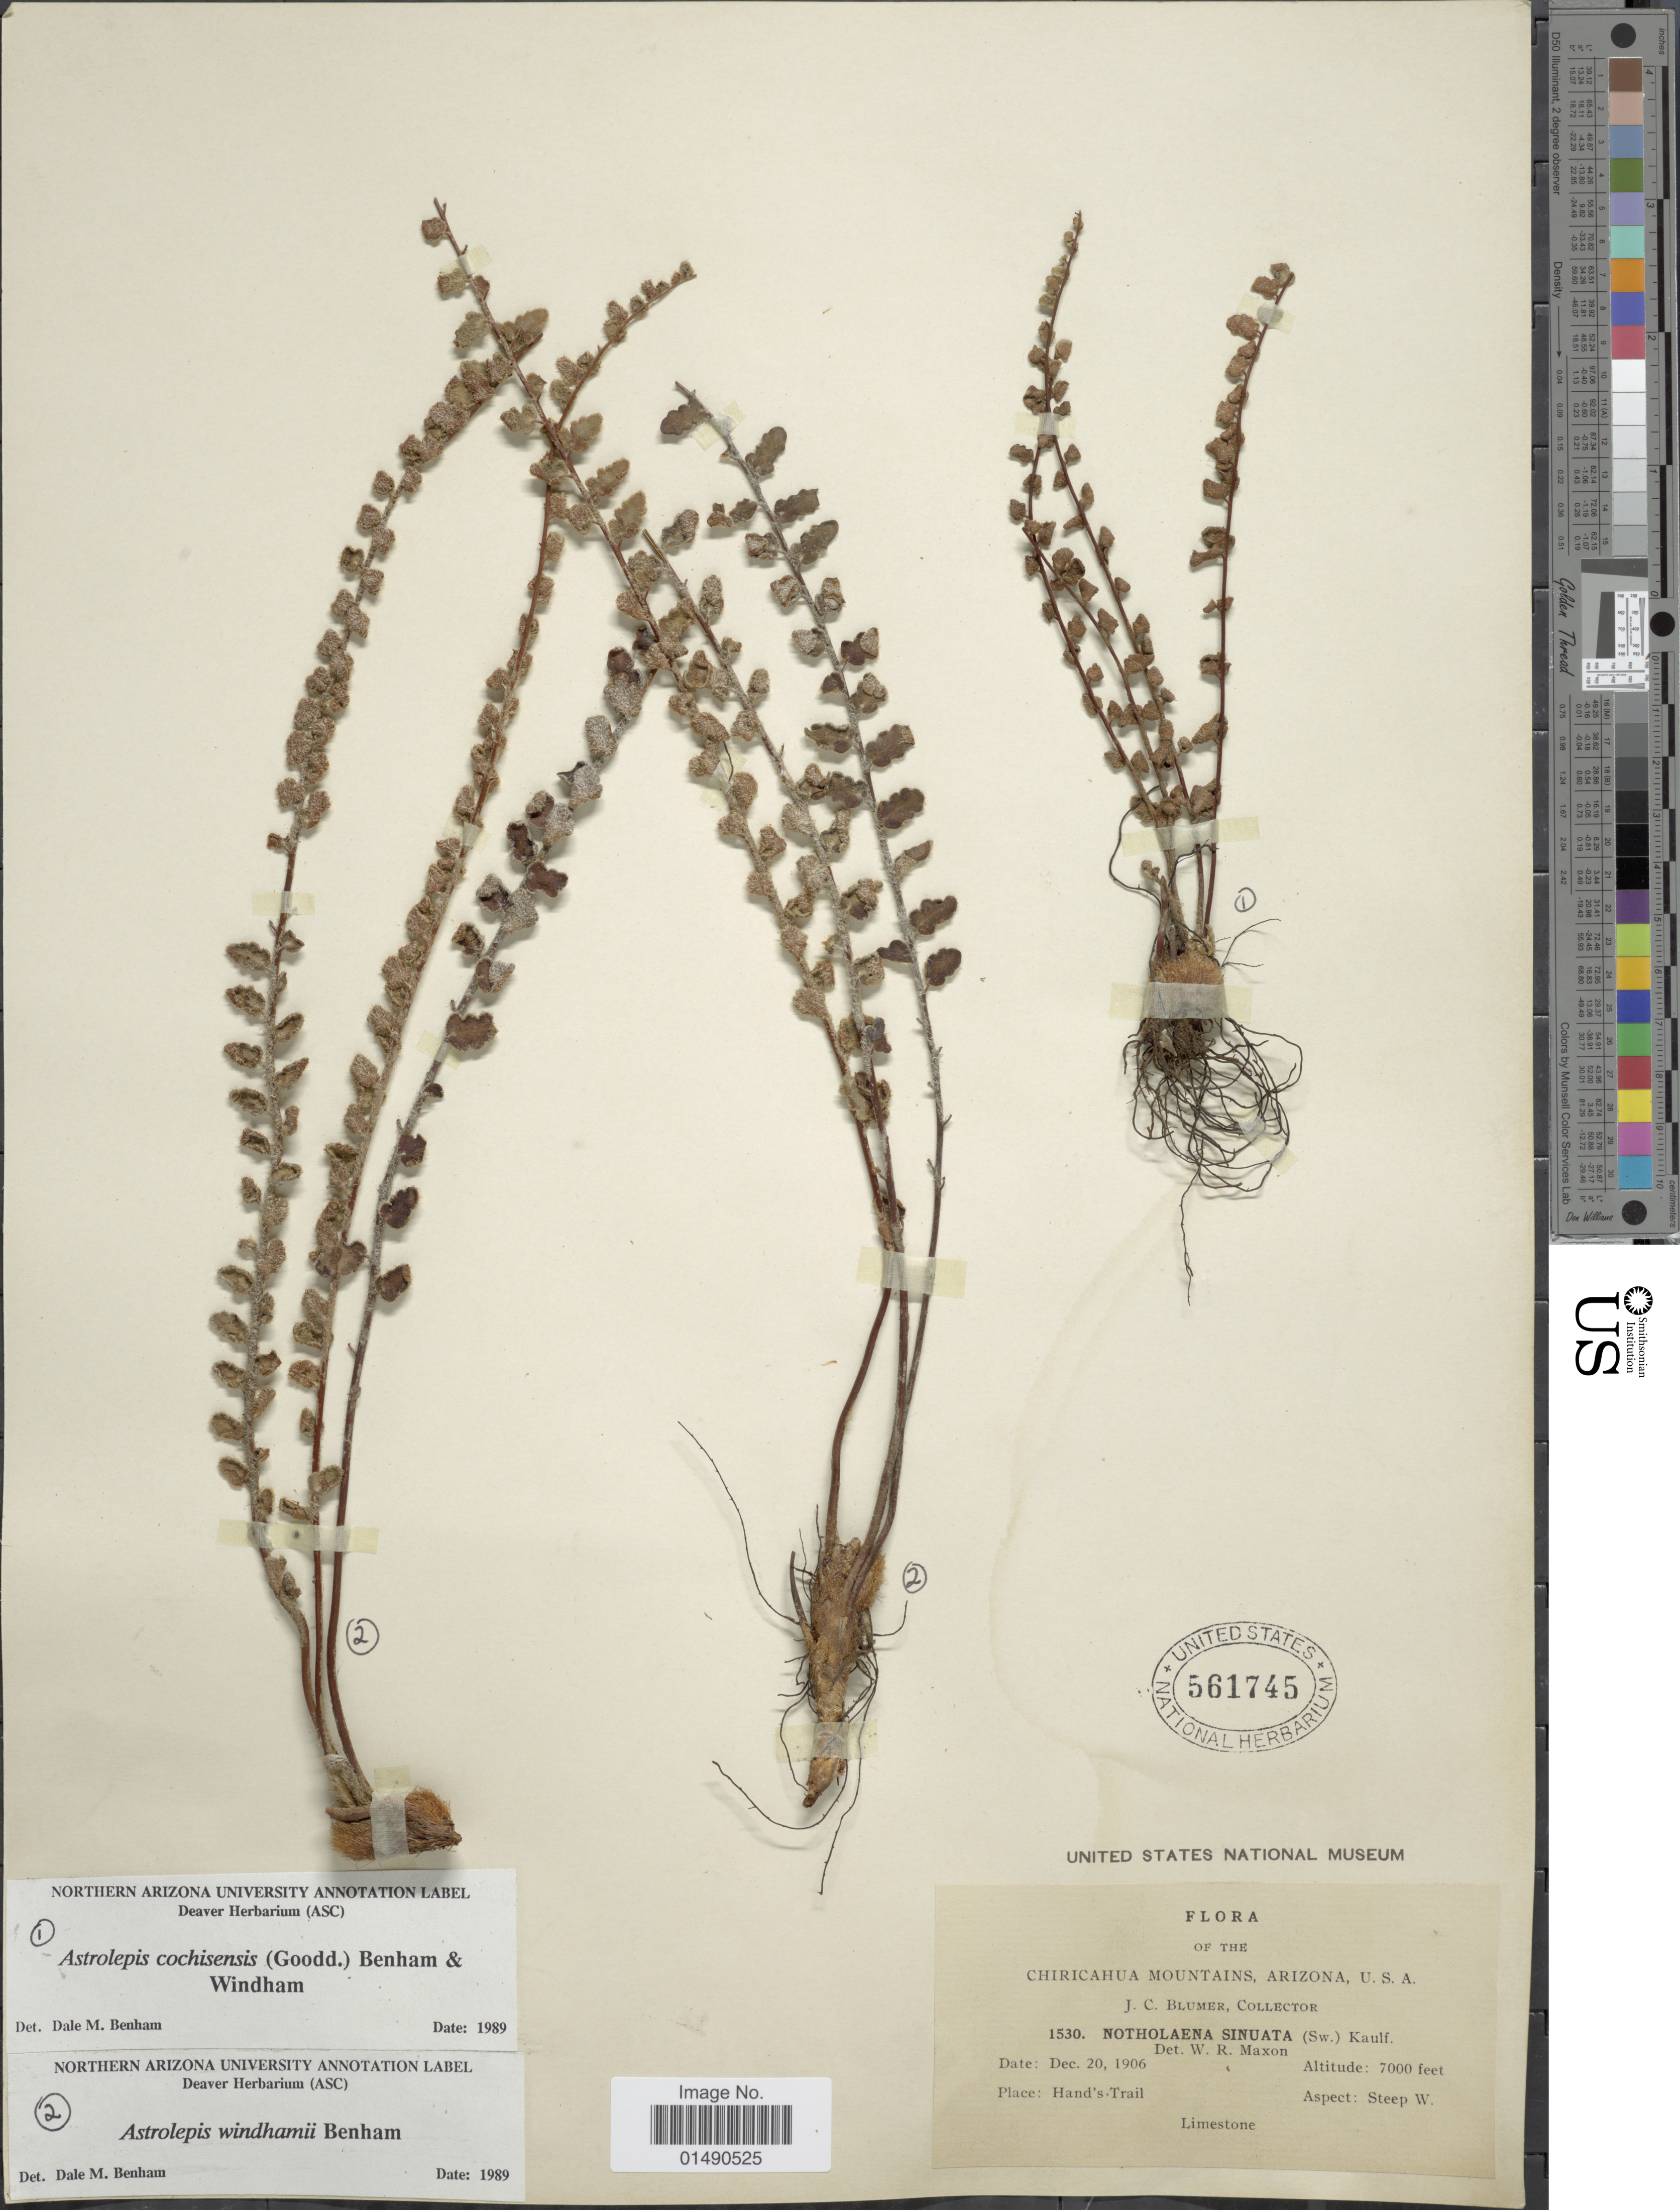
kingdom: Plantae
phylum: Tracheophyta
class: Polypodiopsida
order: Polypodiales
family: Pteridaceae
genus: Astrolepis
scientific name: Astrolepis windhamii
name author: D.M. Benham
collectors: J. C. Blumer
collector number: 1530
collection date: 1906-12-20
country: United States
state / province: Arizona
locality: Chricahua Mountains, Hand's trail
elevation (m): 2134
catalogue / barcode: US 561745